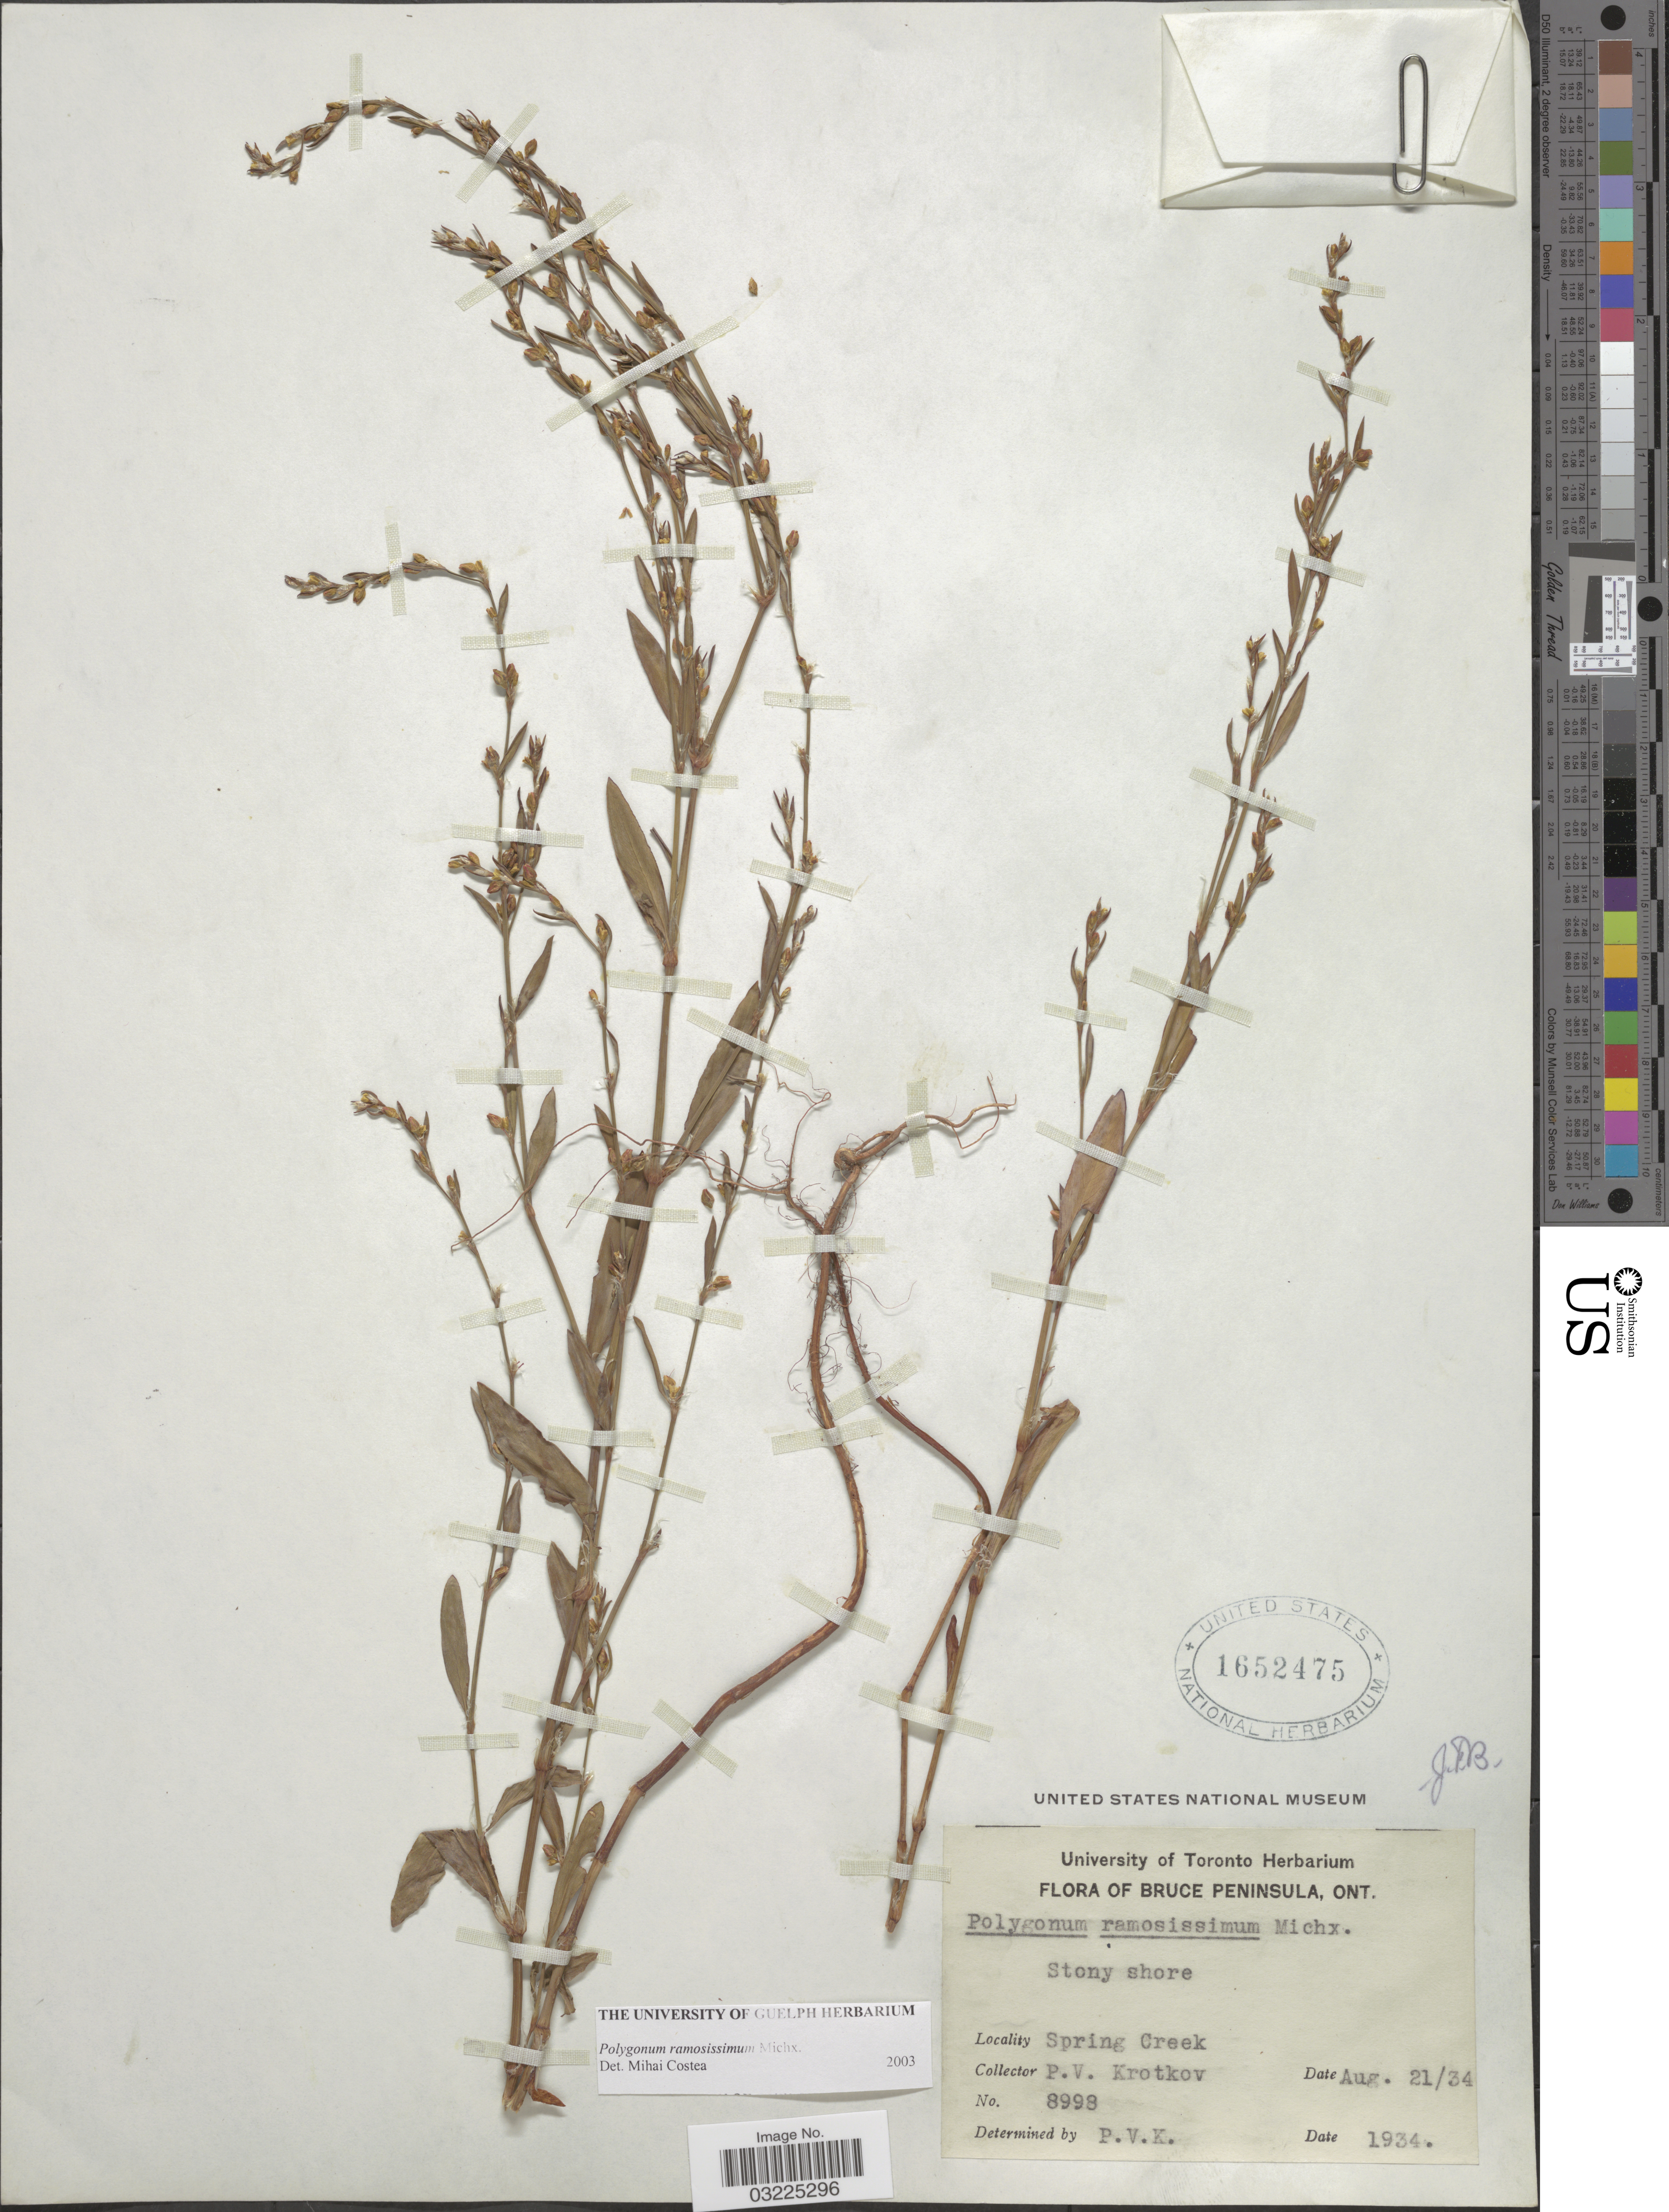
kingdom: Plantae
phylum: Tracheophyta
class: Magnoliopsida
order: Caryophyllales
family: Polygonaceae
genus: Polygonum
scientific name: Polygonum ramosissimum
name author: Michx.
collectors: P. V. Krotkov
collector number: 8998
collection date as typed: Transcribed d/m/y: 21/8/34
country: Canada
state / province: Ontario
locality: Bruce Peninsula, Ont. Spring Creek.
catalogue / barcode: US 1652475